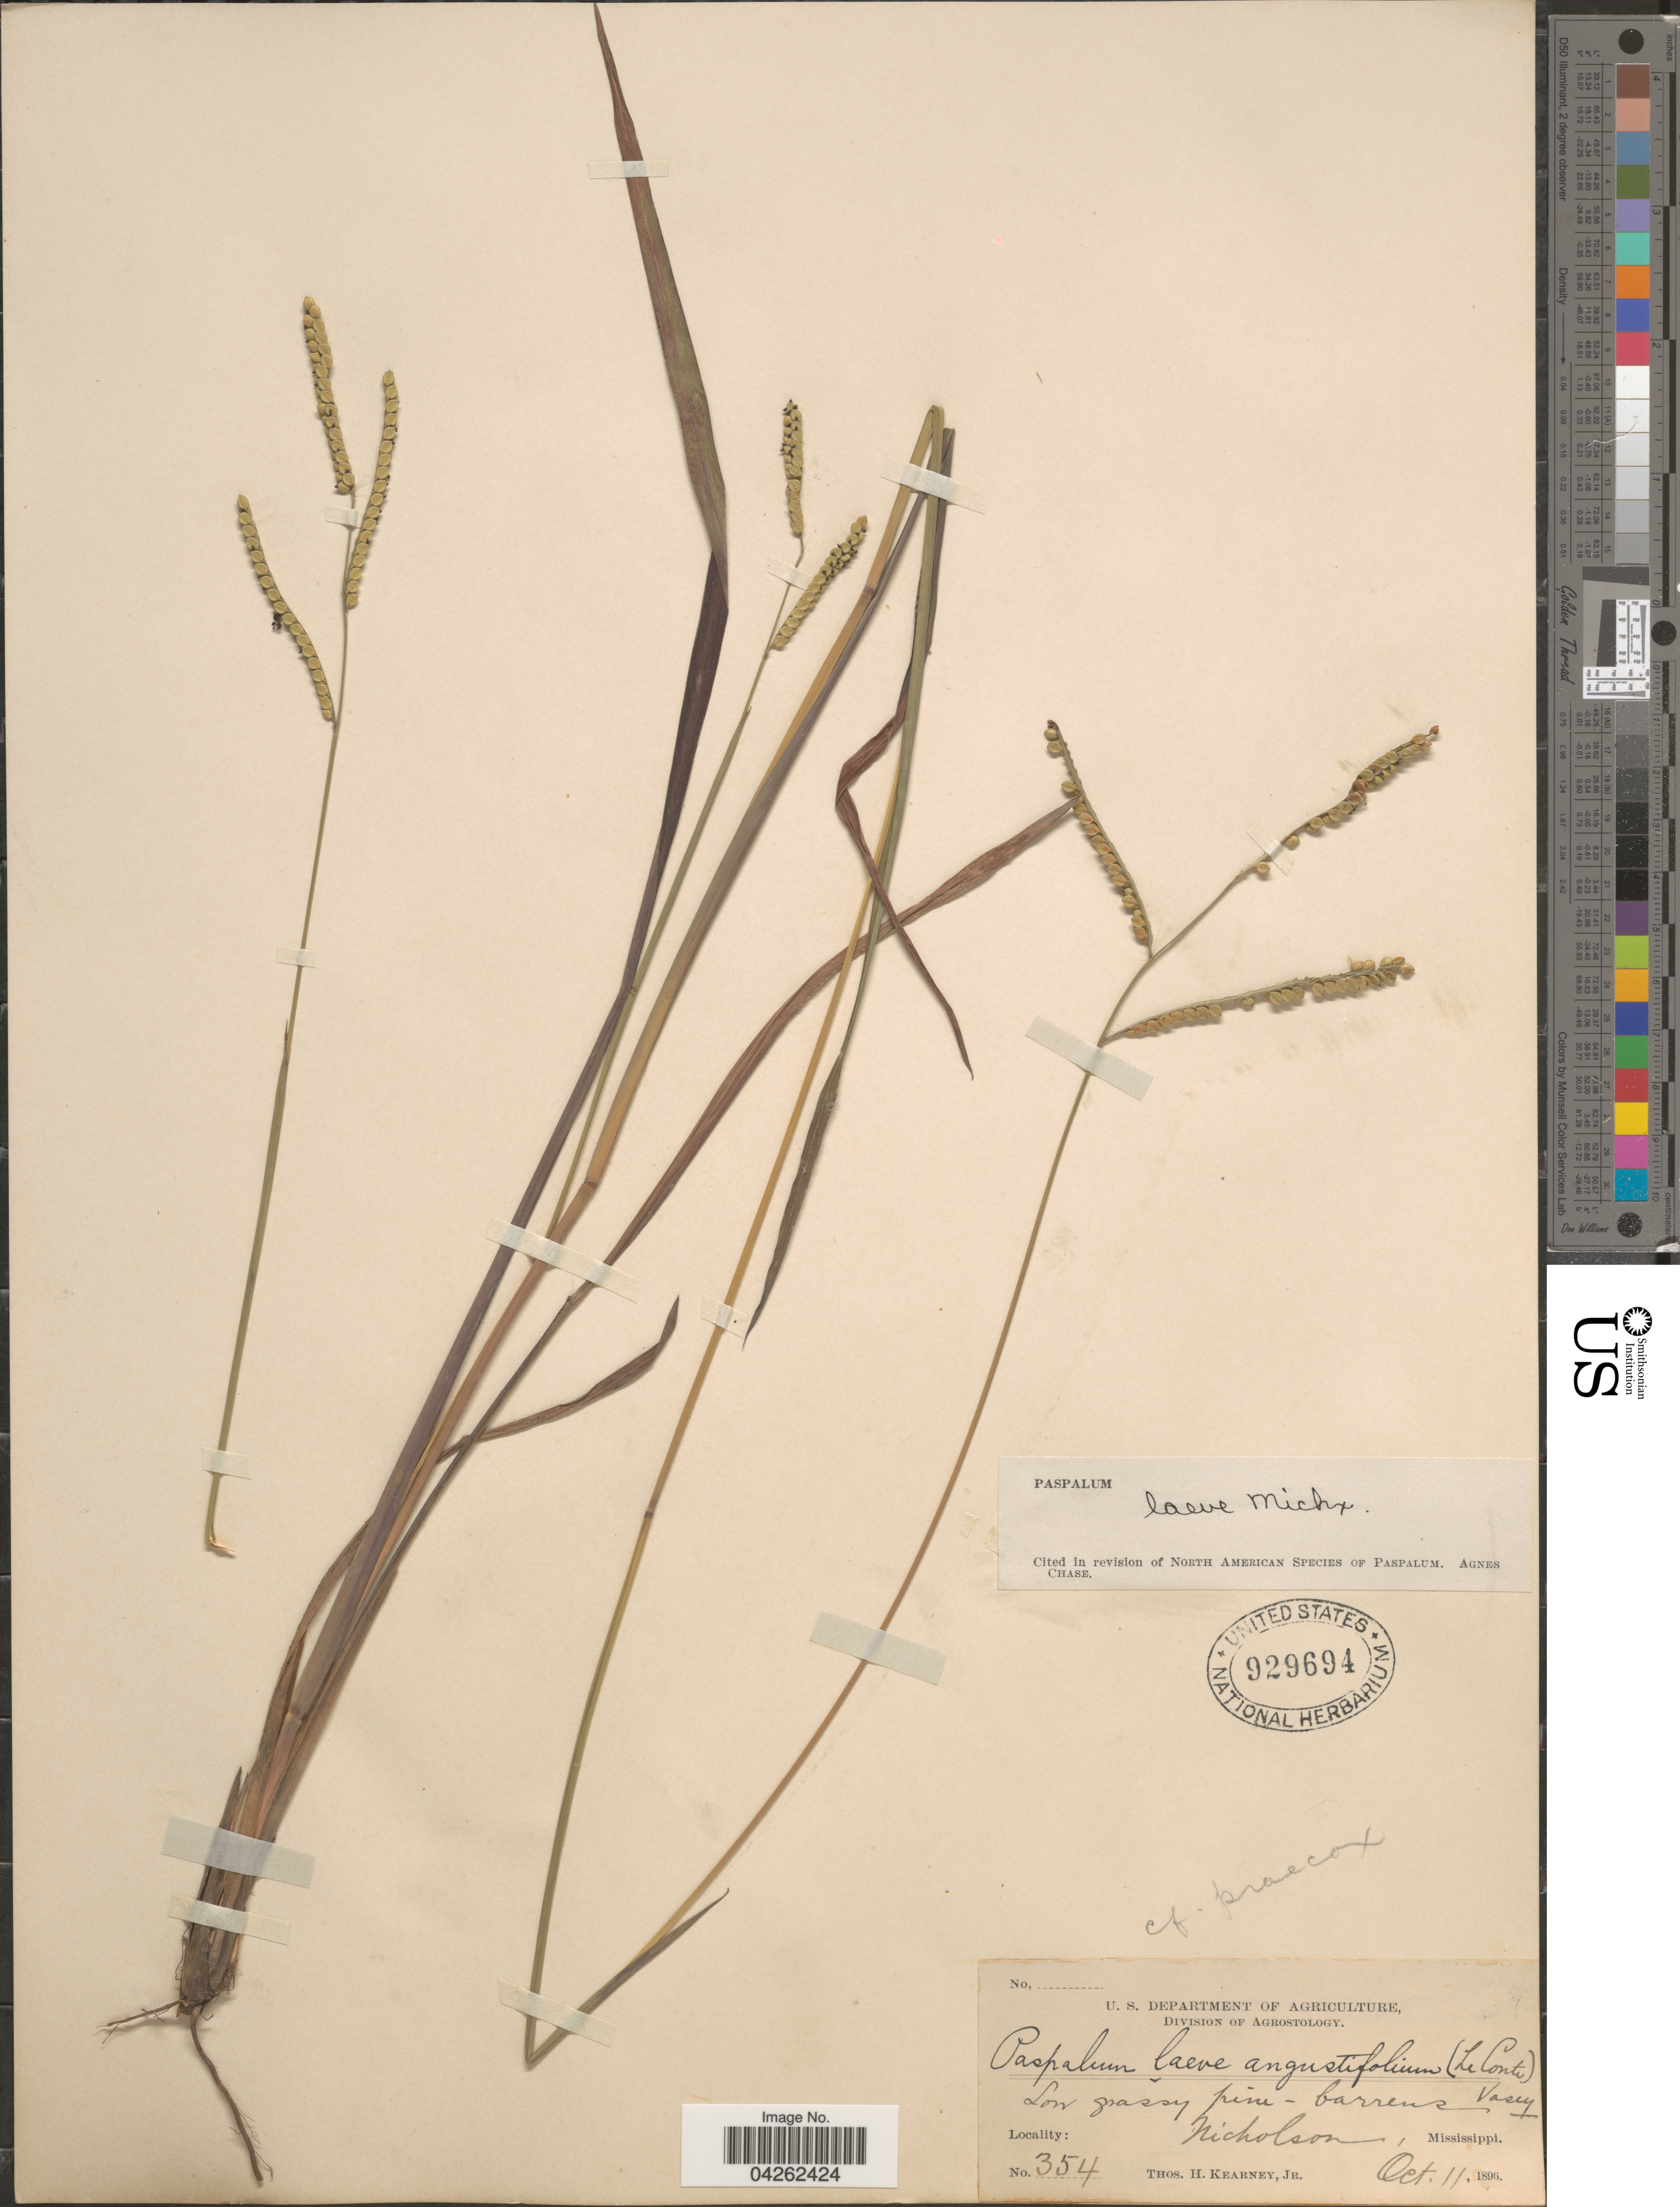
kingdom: Plantae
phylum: Tracheophyta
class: Liliopsida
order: Poales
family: Poaceae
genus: Paspalum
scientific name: Paspalum laeve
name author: Michx.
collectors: T. H. Kearney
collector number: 354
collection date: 1896-10-11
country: United States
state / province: Mississippi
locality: Nicholson.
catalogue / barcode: US 929694